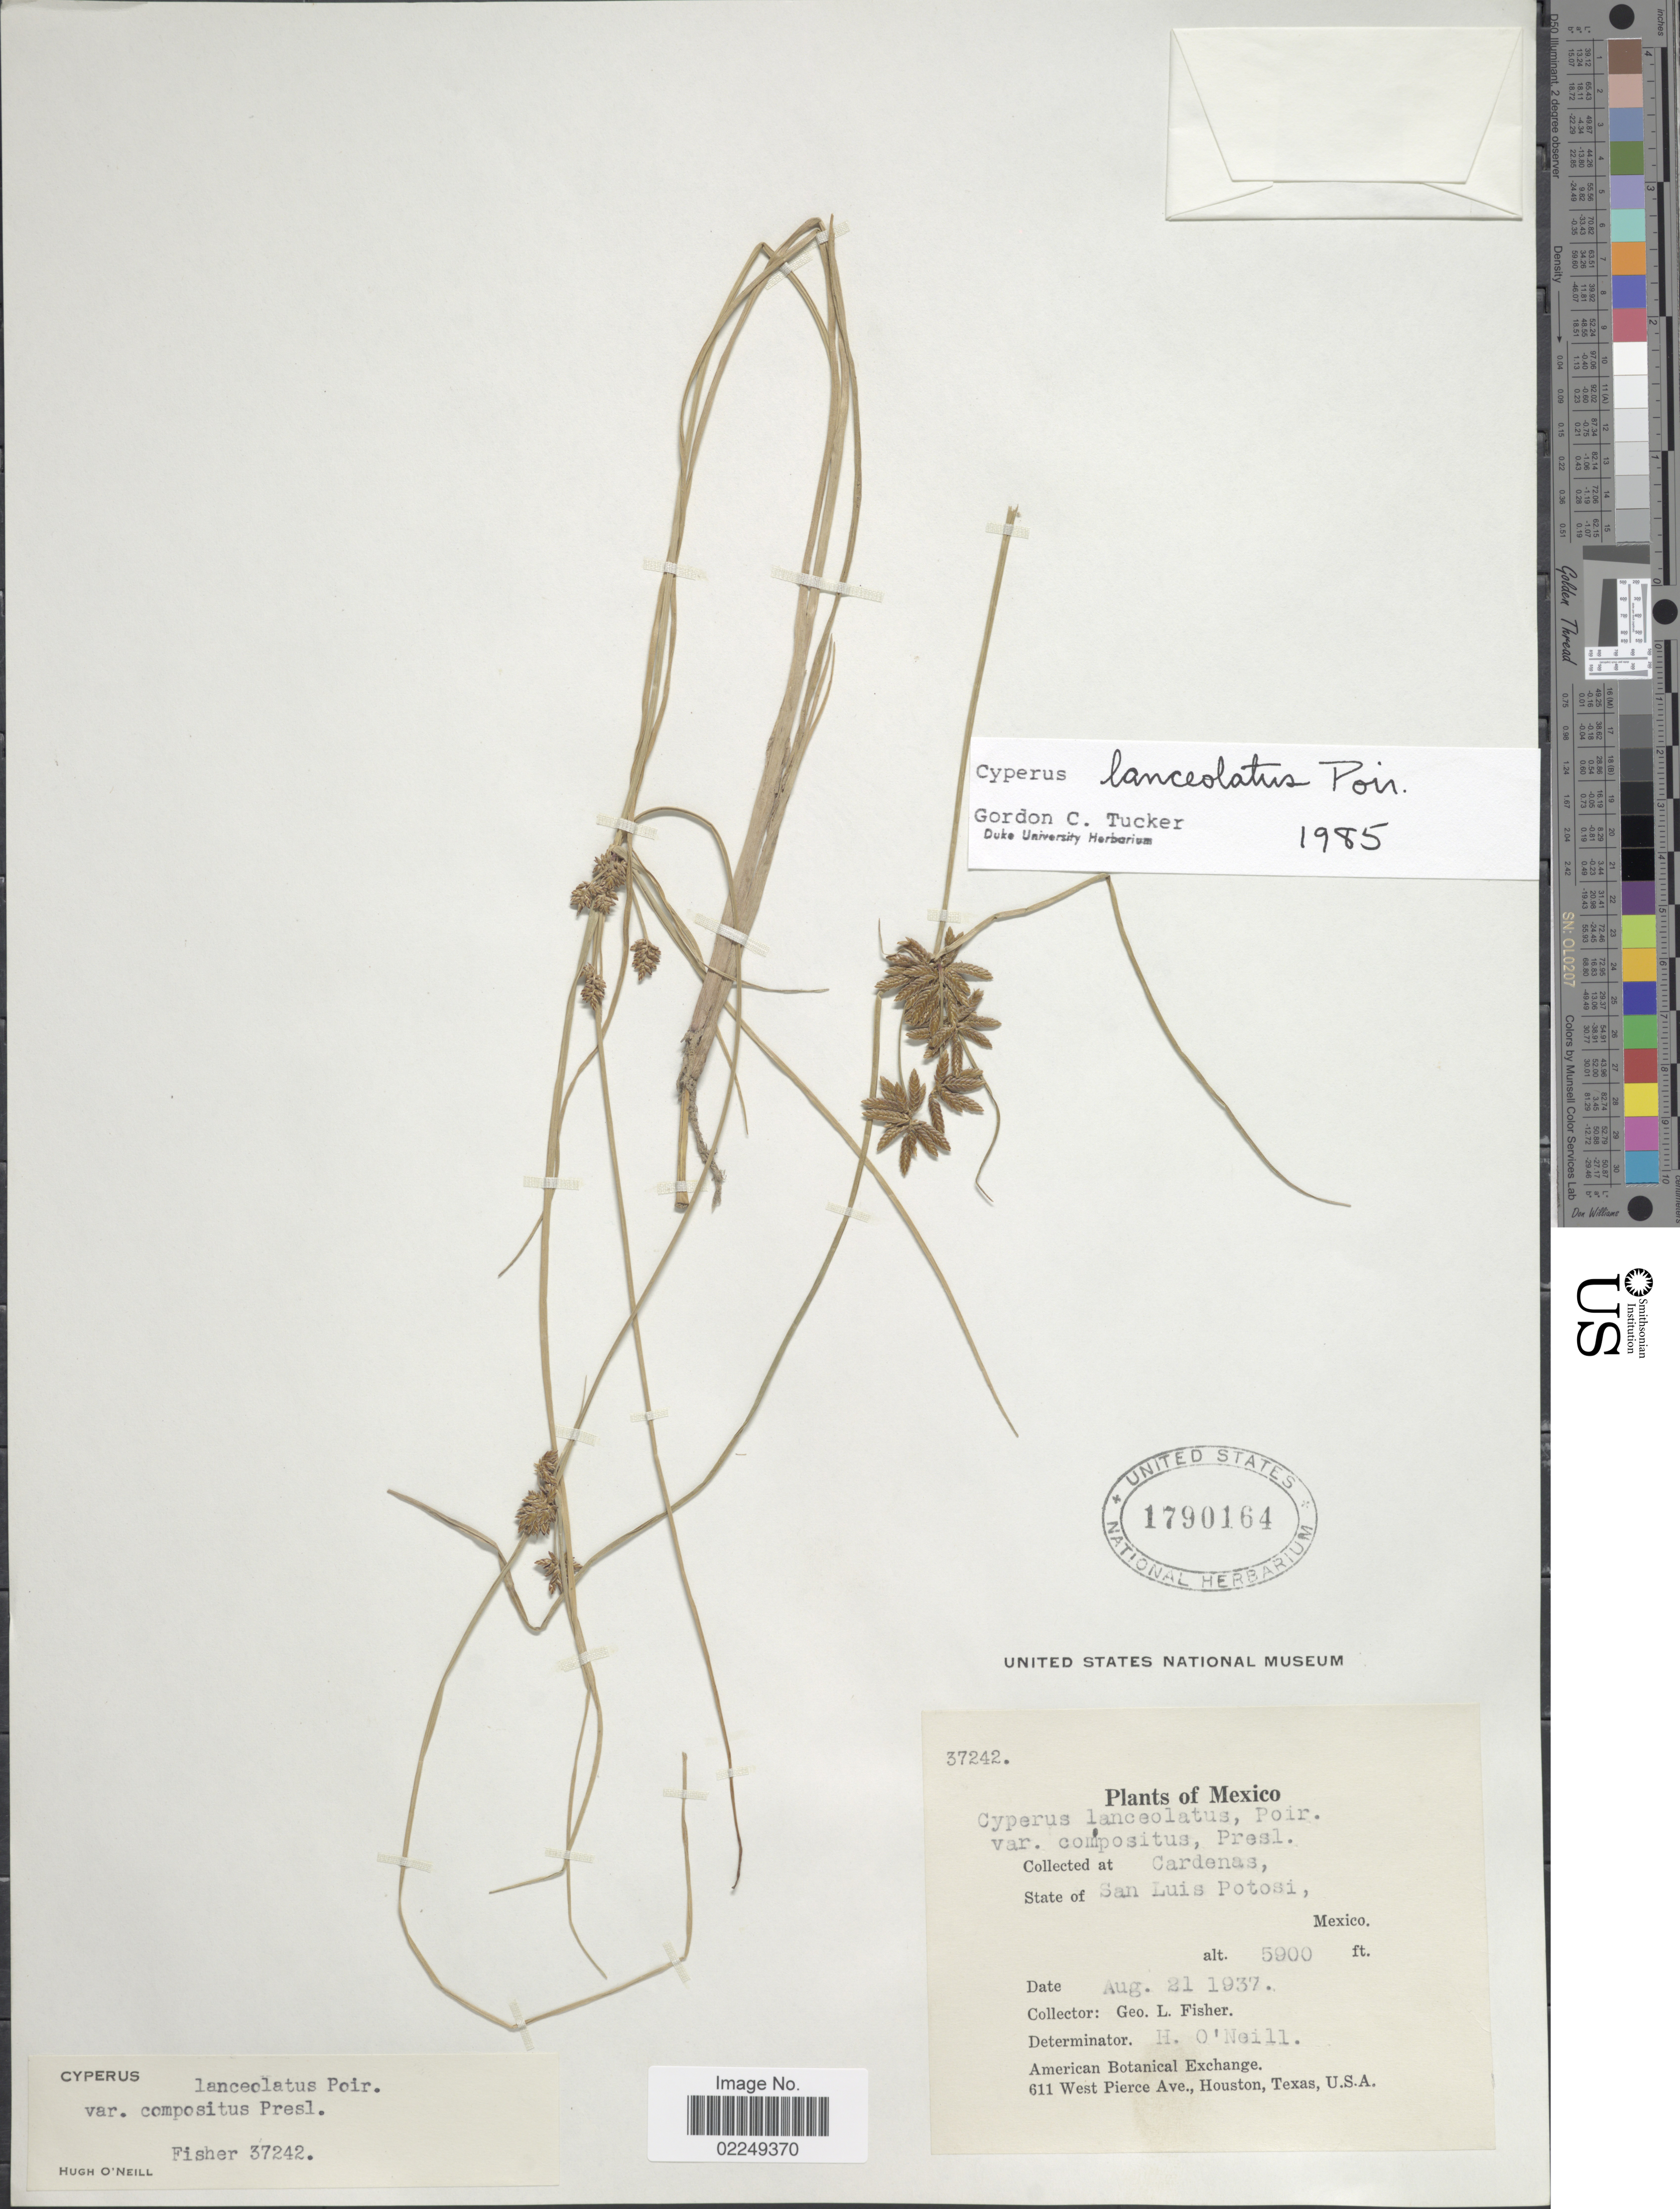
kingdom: Plantae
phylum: Tracheophyta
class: Liliopsida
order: Poales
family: Cyperaceae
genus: Cyperus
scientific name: Cyperus lanceolatus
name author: Poir.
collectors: G. L. Fisher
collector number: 37242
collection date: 1937-08-21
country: Mexico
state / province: San Luis Potosí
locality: Cardenas, State of San Luis Potosi, Mexico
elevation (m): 1798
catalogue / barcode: US 1790164